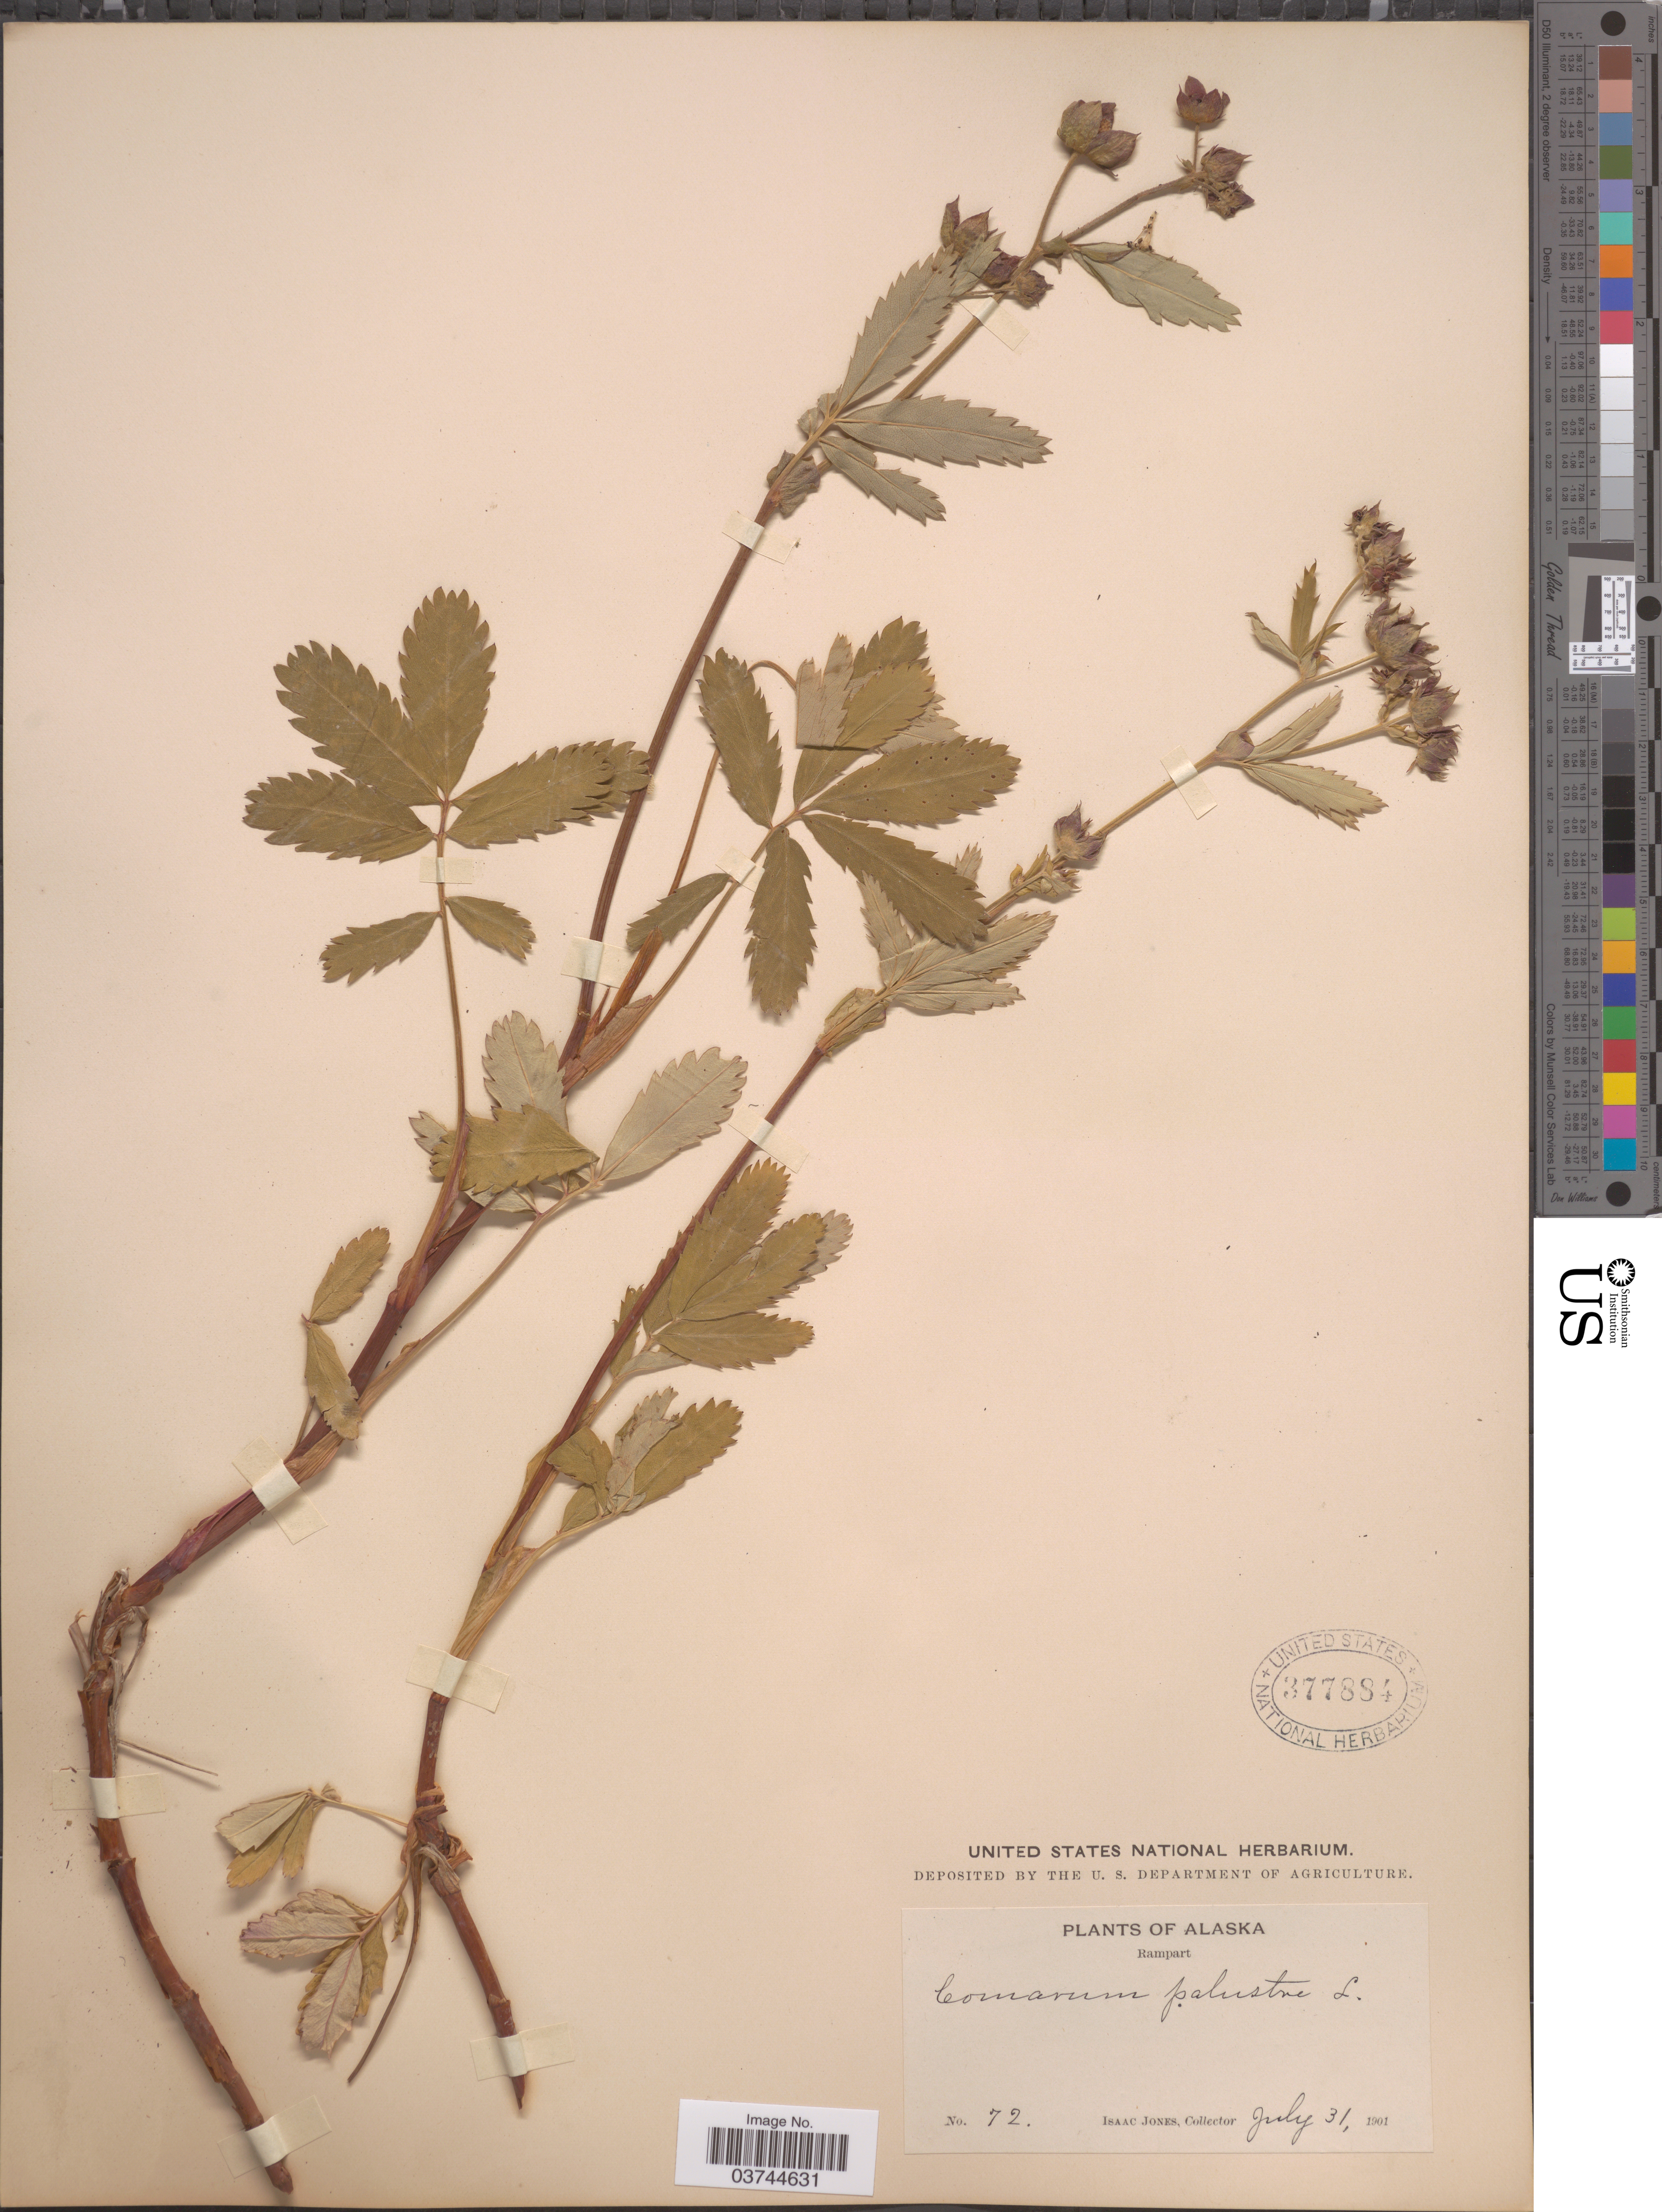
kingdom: Plantae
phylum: Tracheophyta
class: Magnoliopsida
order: Rosales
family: Rosaceae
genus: Comarum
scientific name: Comarum palustre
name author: L.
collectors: I. Jones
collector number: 72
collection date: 1901-07-31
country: United States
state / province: Alaska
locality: Rampart.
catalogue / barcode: US 377884